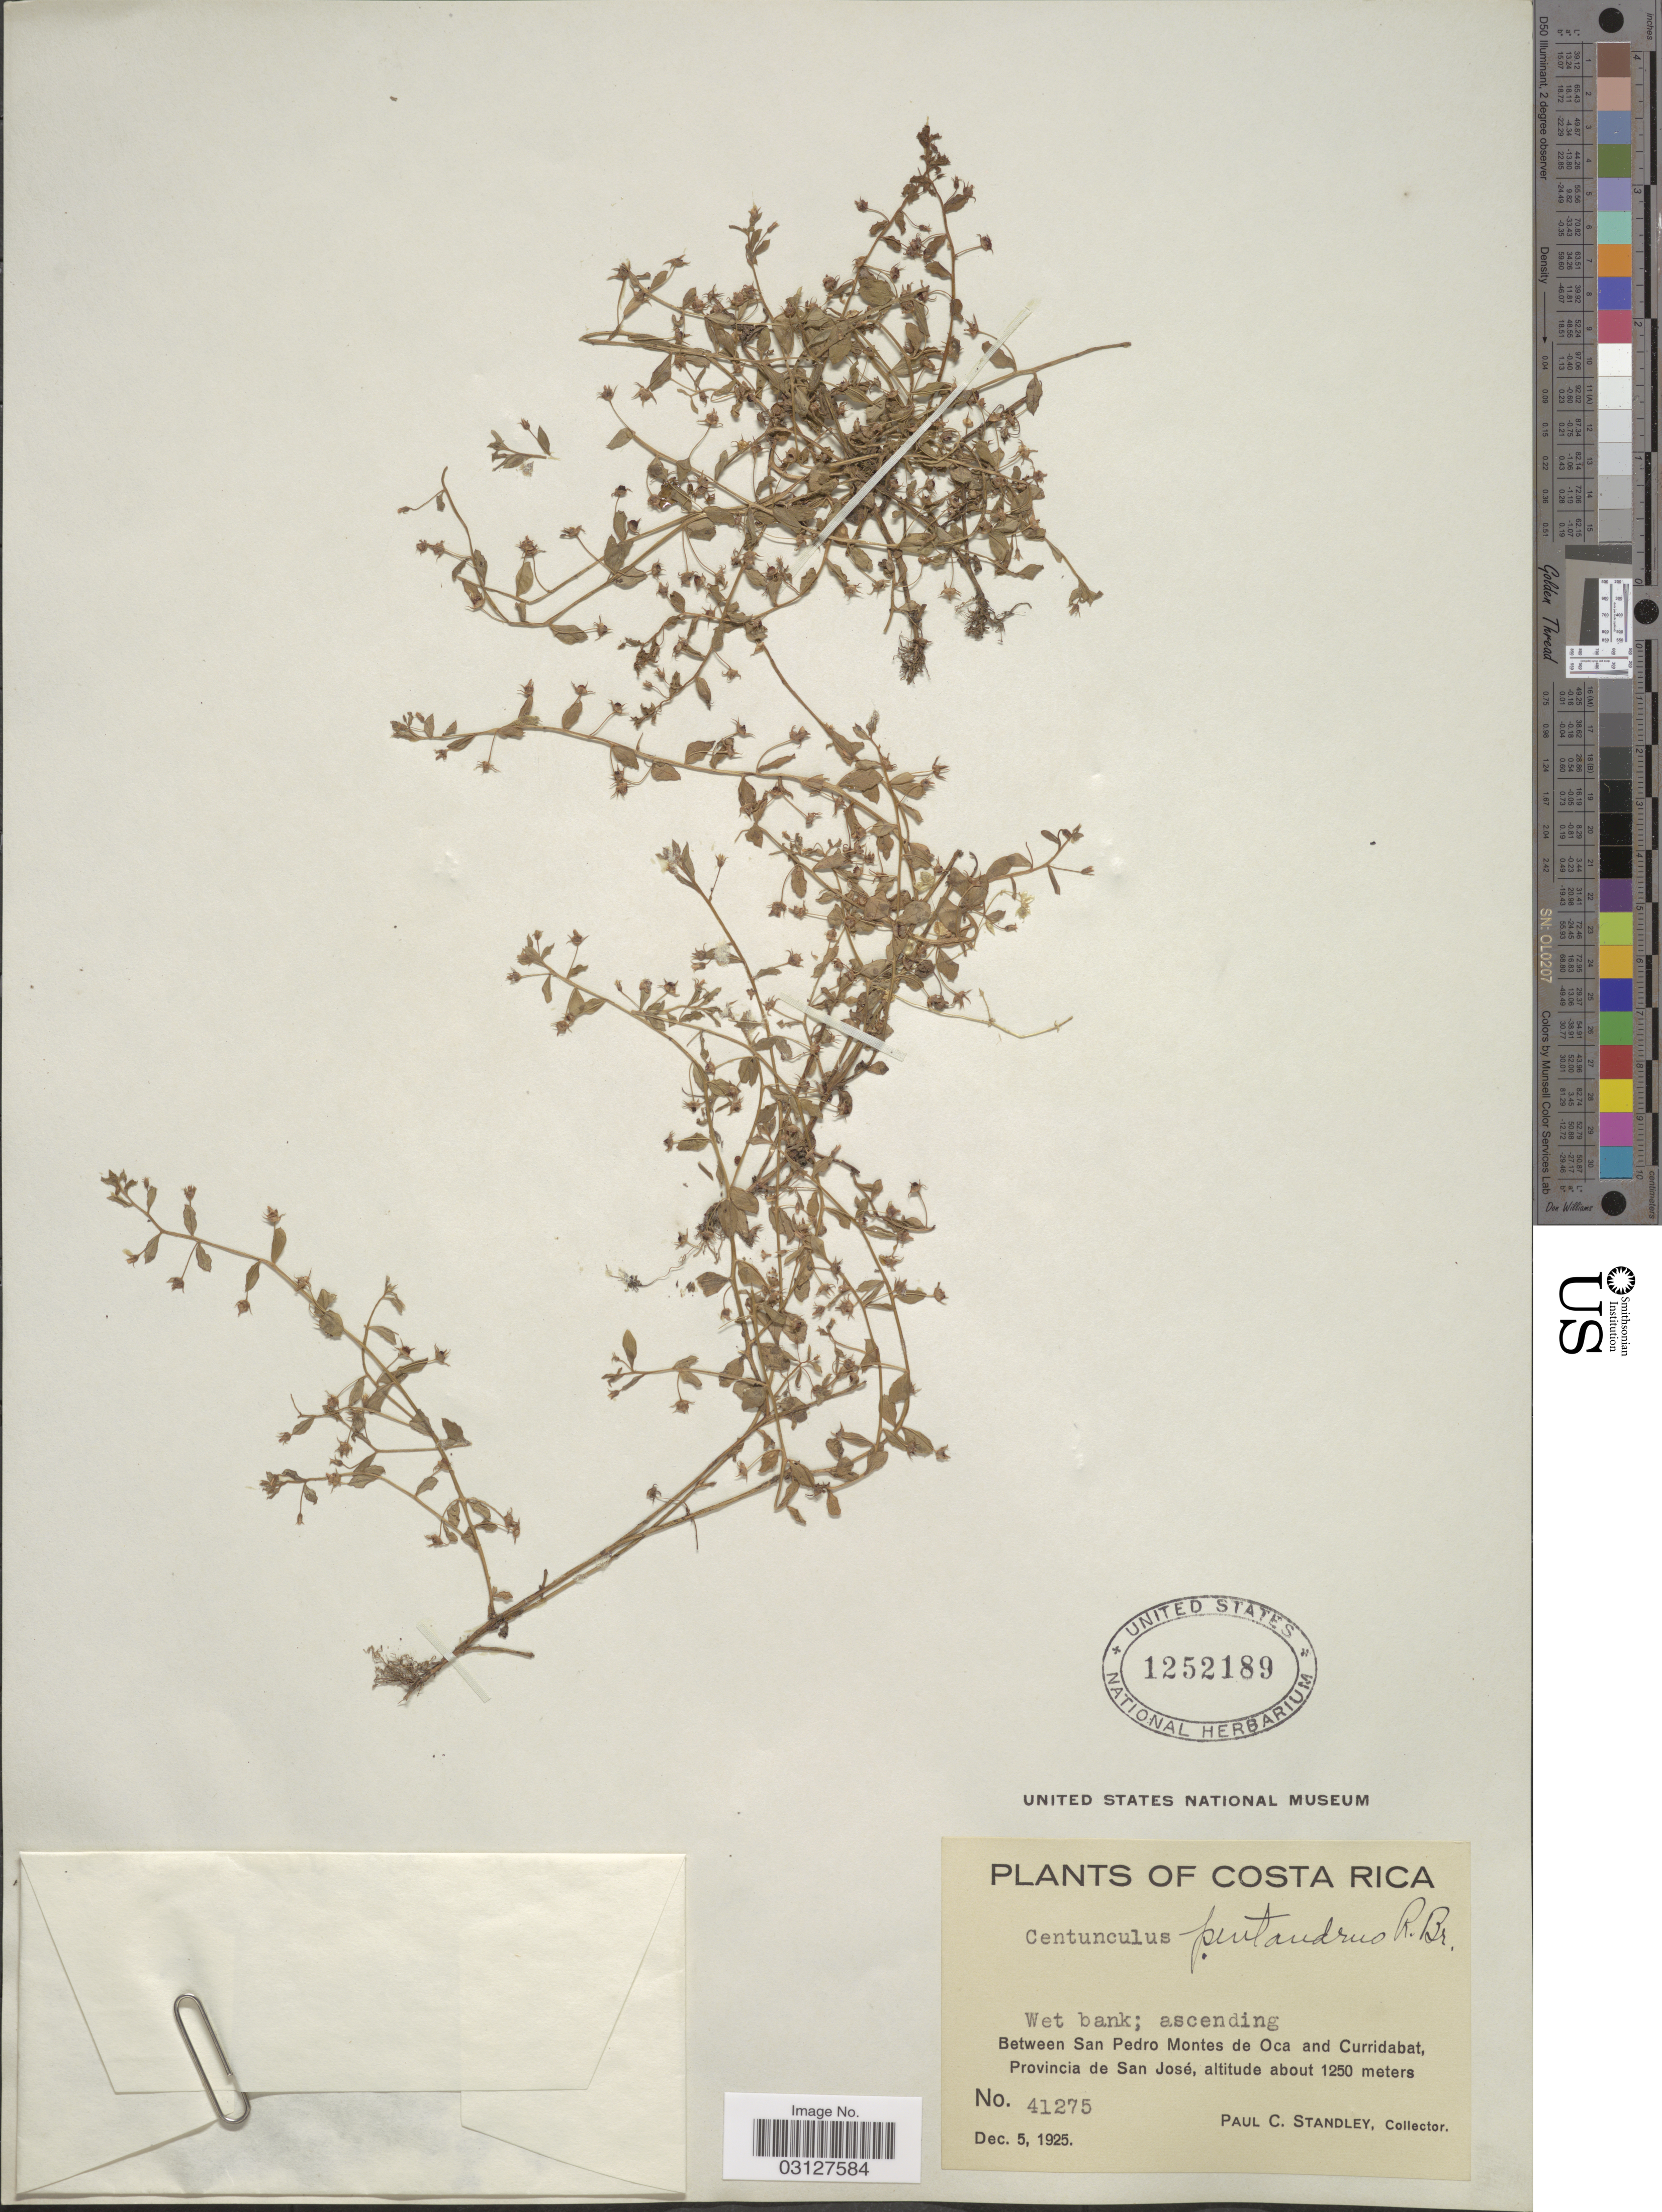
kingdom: Plantae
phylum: Tracheophyta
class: Magnoliopsida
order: Ericales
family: Primulaceae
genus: Anagallis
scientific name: Anagallis pumila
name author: Sw.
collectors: P. C. Standley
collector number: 41275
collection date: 1925-12-05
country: Costa Rica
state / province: San José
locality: Between San Pedro Montes de Oca and Curridabat, Provincia de San José.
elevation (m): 1250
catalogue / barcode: US 1252189